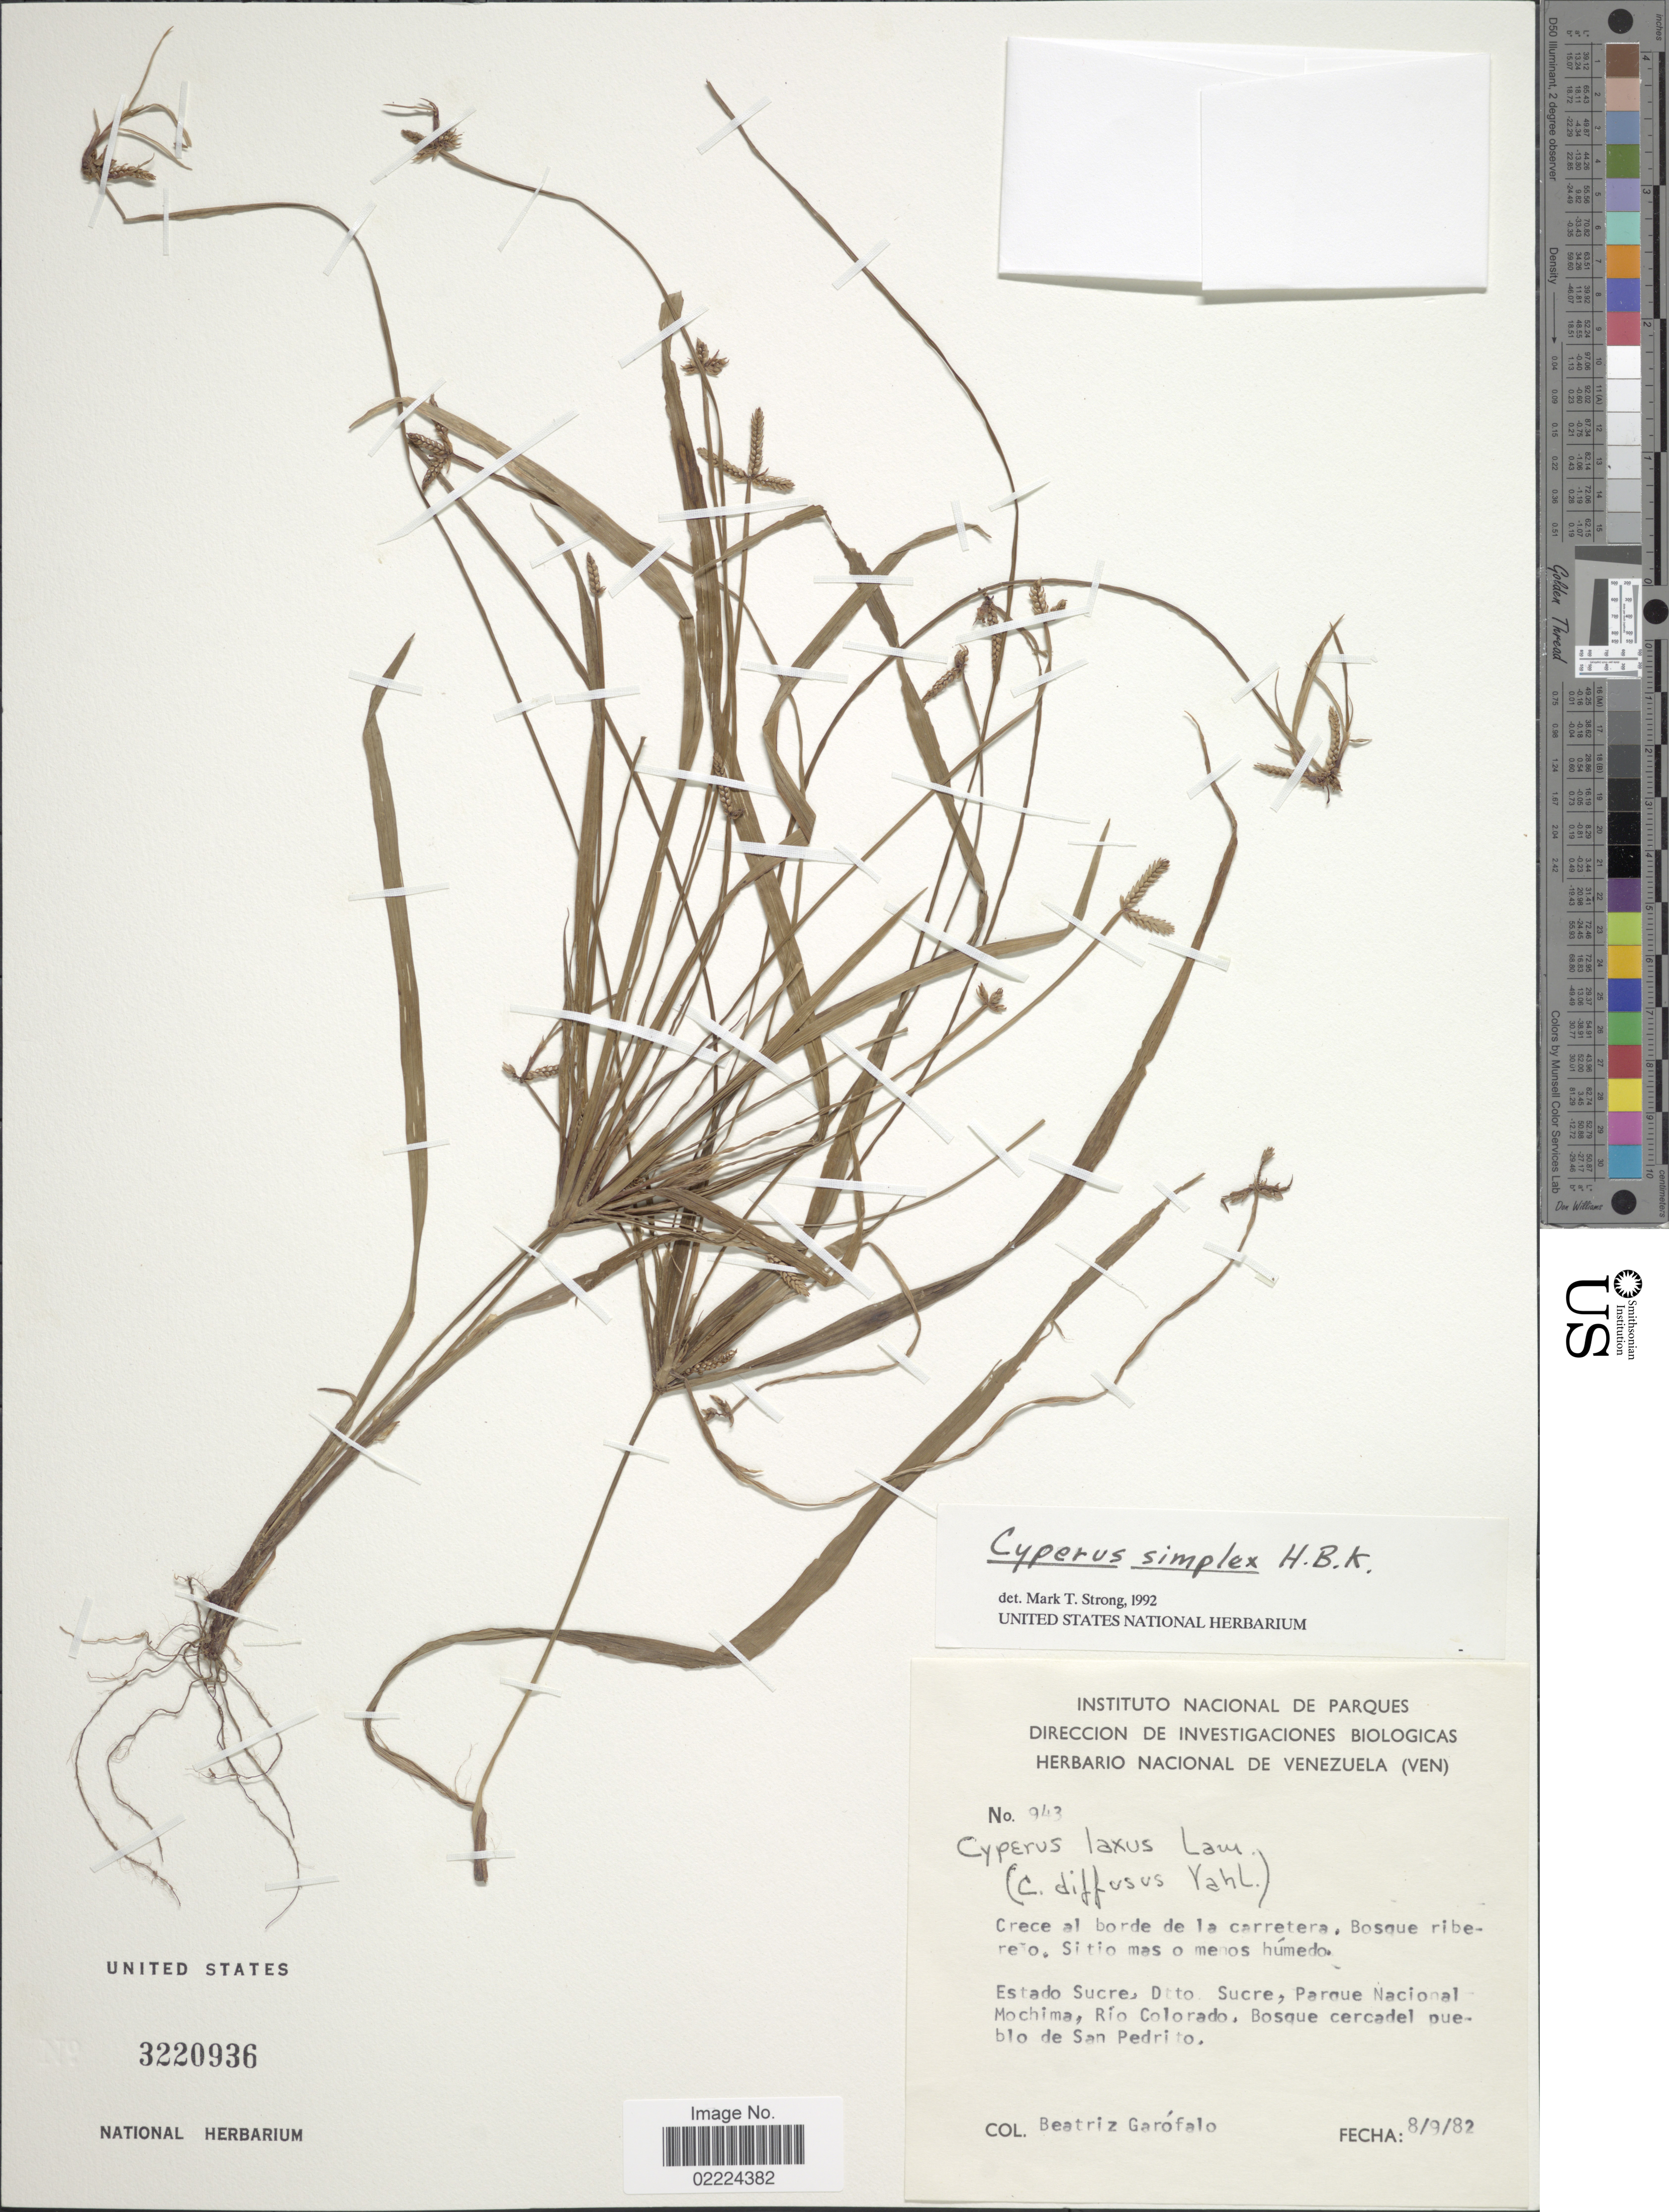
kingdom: Plantae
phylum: Tracheophyta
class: Liliopsida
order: Poales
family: Cyperaceae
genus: Cyperus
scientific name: Cyperus simplex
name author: Kunth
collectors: B. Garofalo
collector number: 943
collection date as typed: Transcribed d/m/y: 9/8/82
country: Venezuela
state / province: Sucre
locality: Dtto. Sucre, Parque Nacional Mochima, Rio Colorado, Bosque cercadel pueblo de San Pedrito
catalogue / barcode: US 3220936